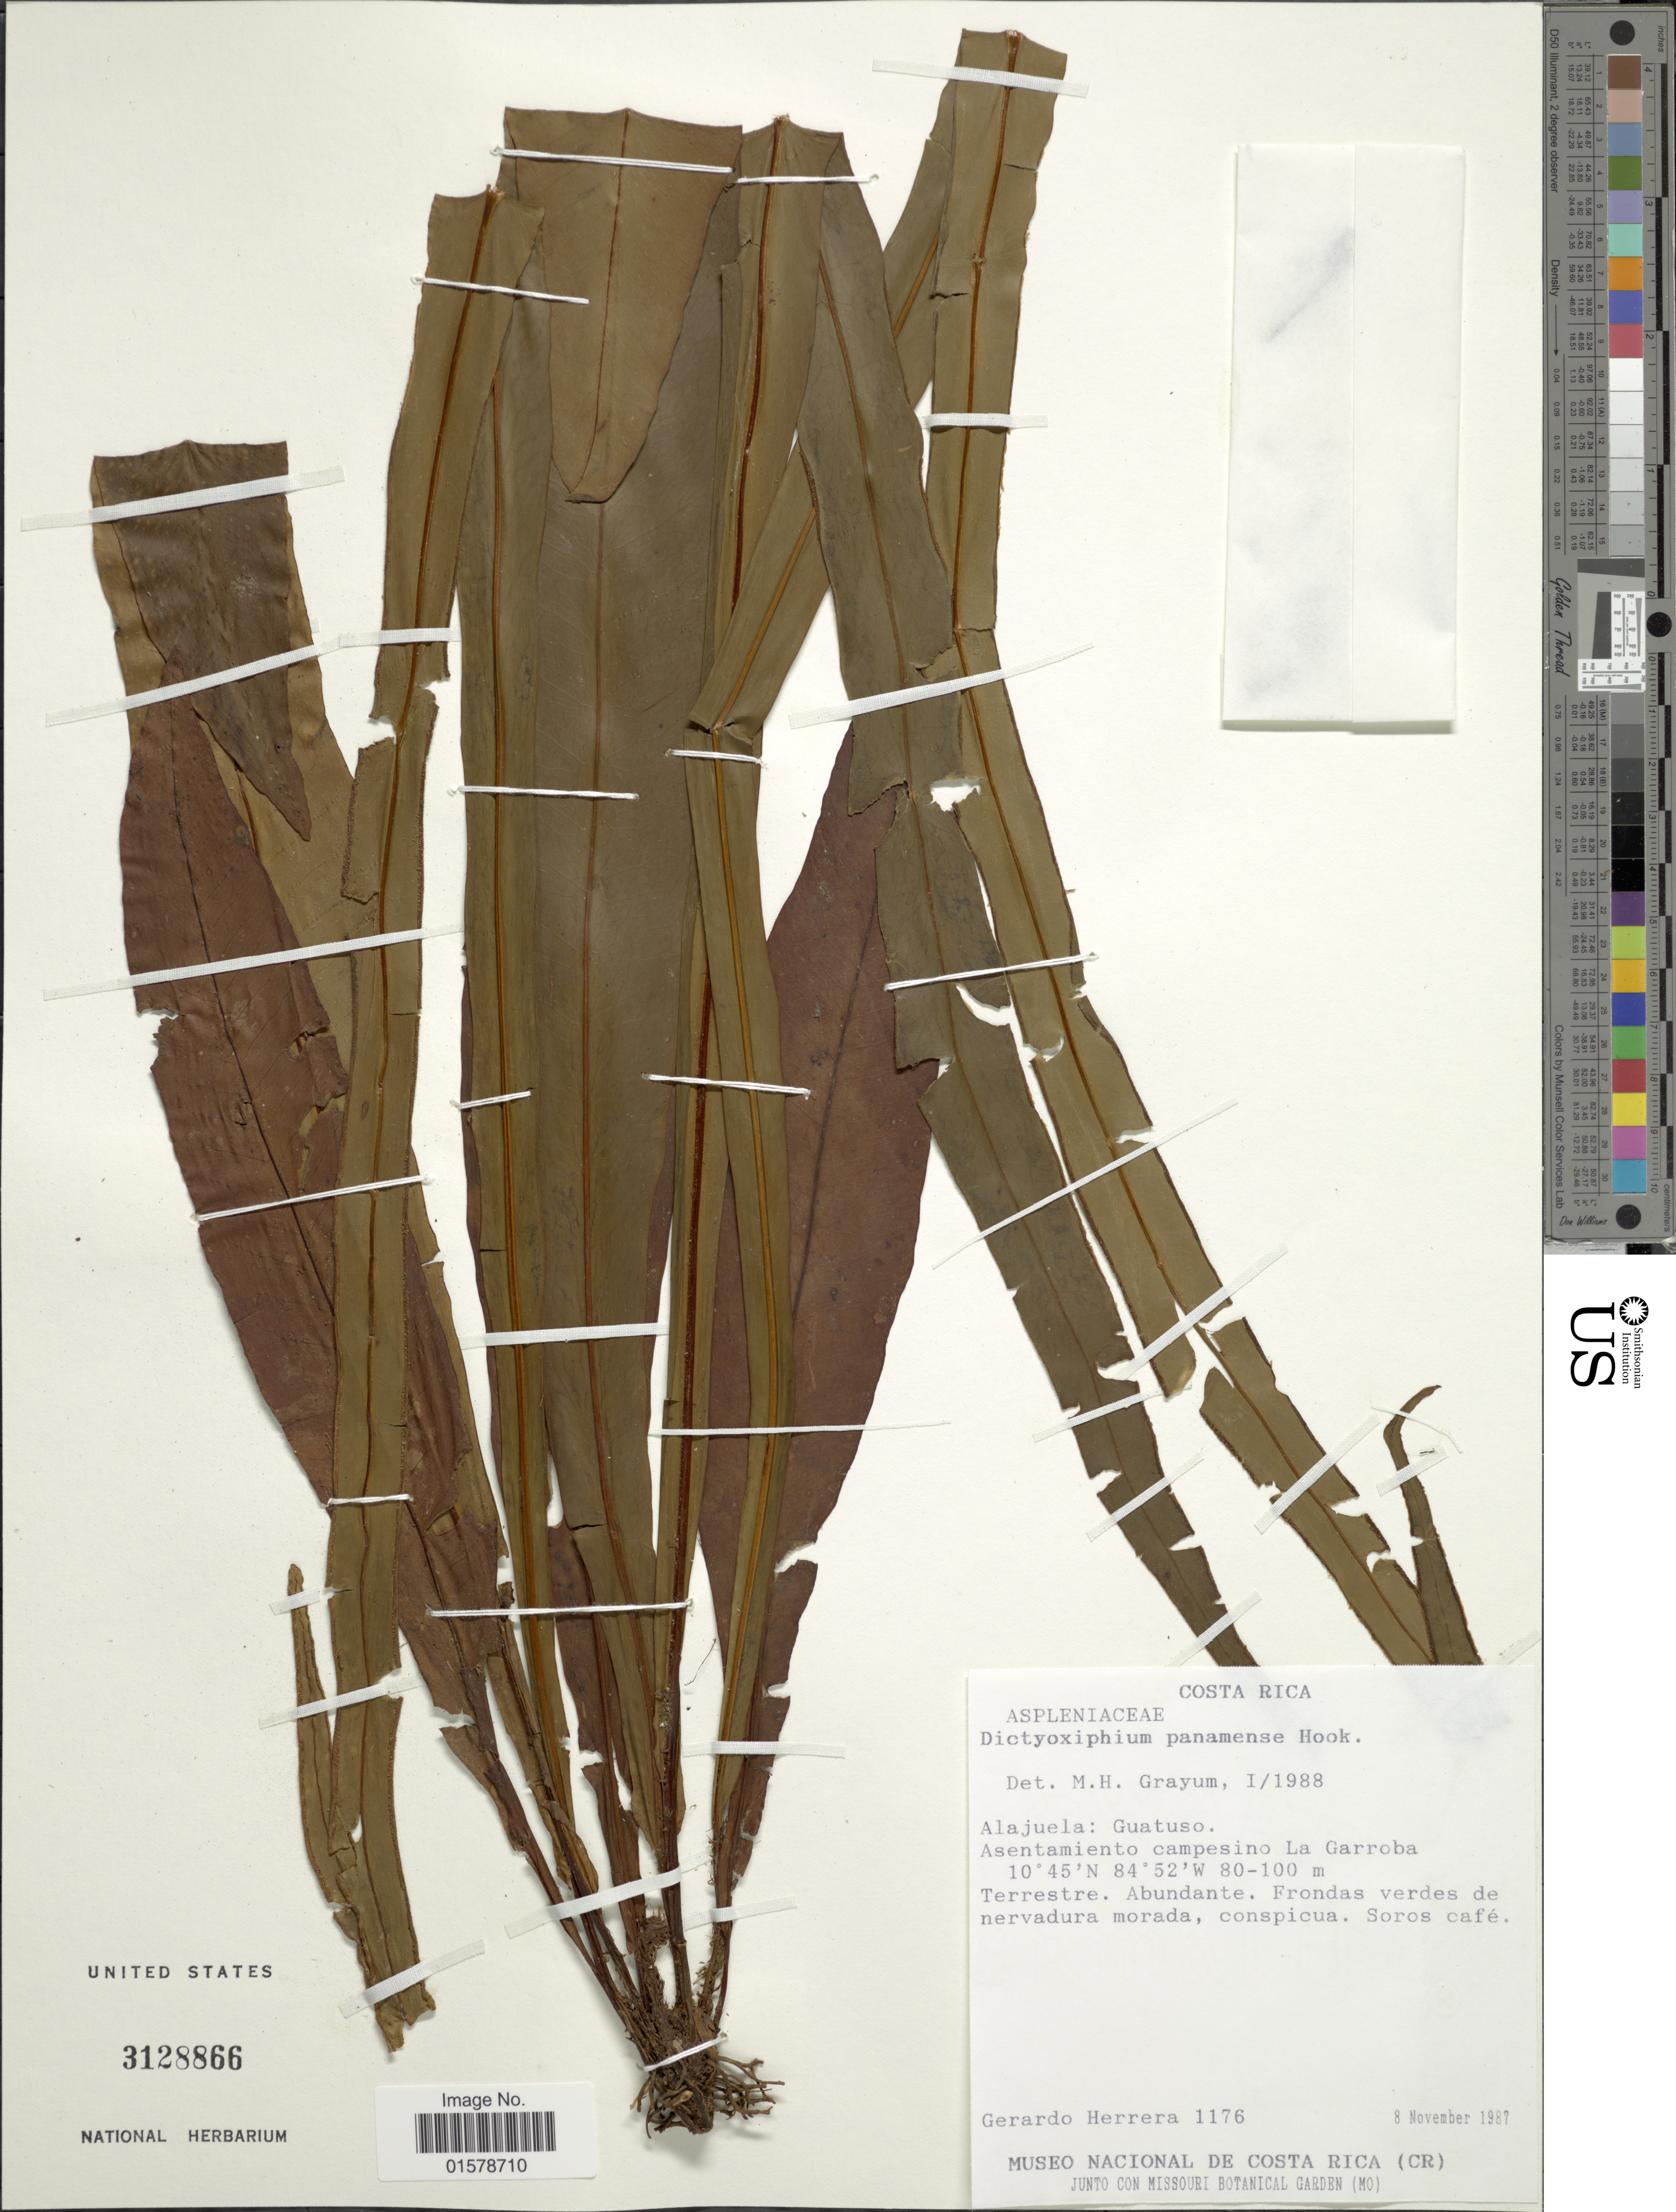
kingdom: Plantae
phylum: Tracheophyta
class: Polypodiopsida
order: Polypodiales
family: Tectariaceae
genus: Tectaria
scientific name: Tectaria panamensis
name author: (Hook.) R.M. Tryon & A.F. Tryon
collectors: G. Herrera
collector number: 1176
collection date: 1987-11-08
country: Costa Rica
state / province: Alajuela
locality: Costa Rica. Alajuela: Guatuso. Asentamiento campesino La Garroba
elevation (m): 80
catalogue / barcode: US 3128866